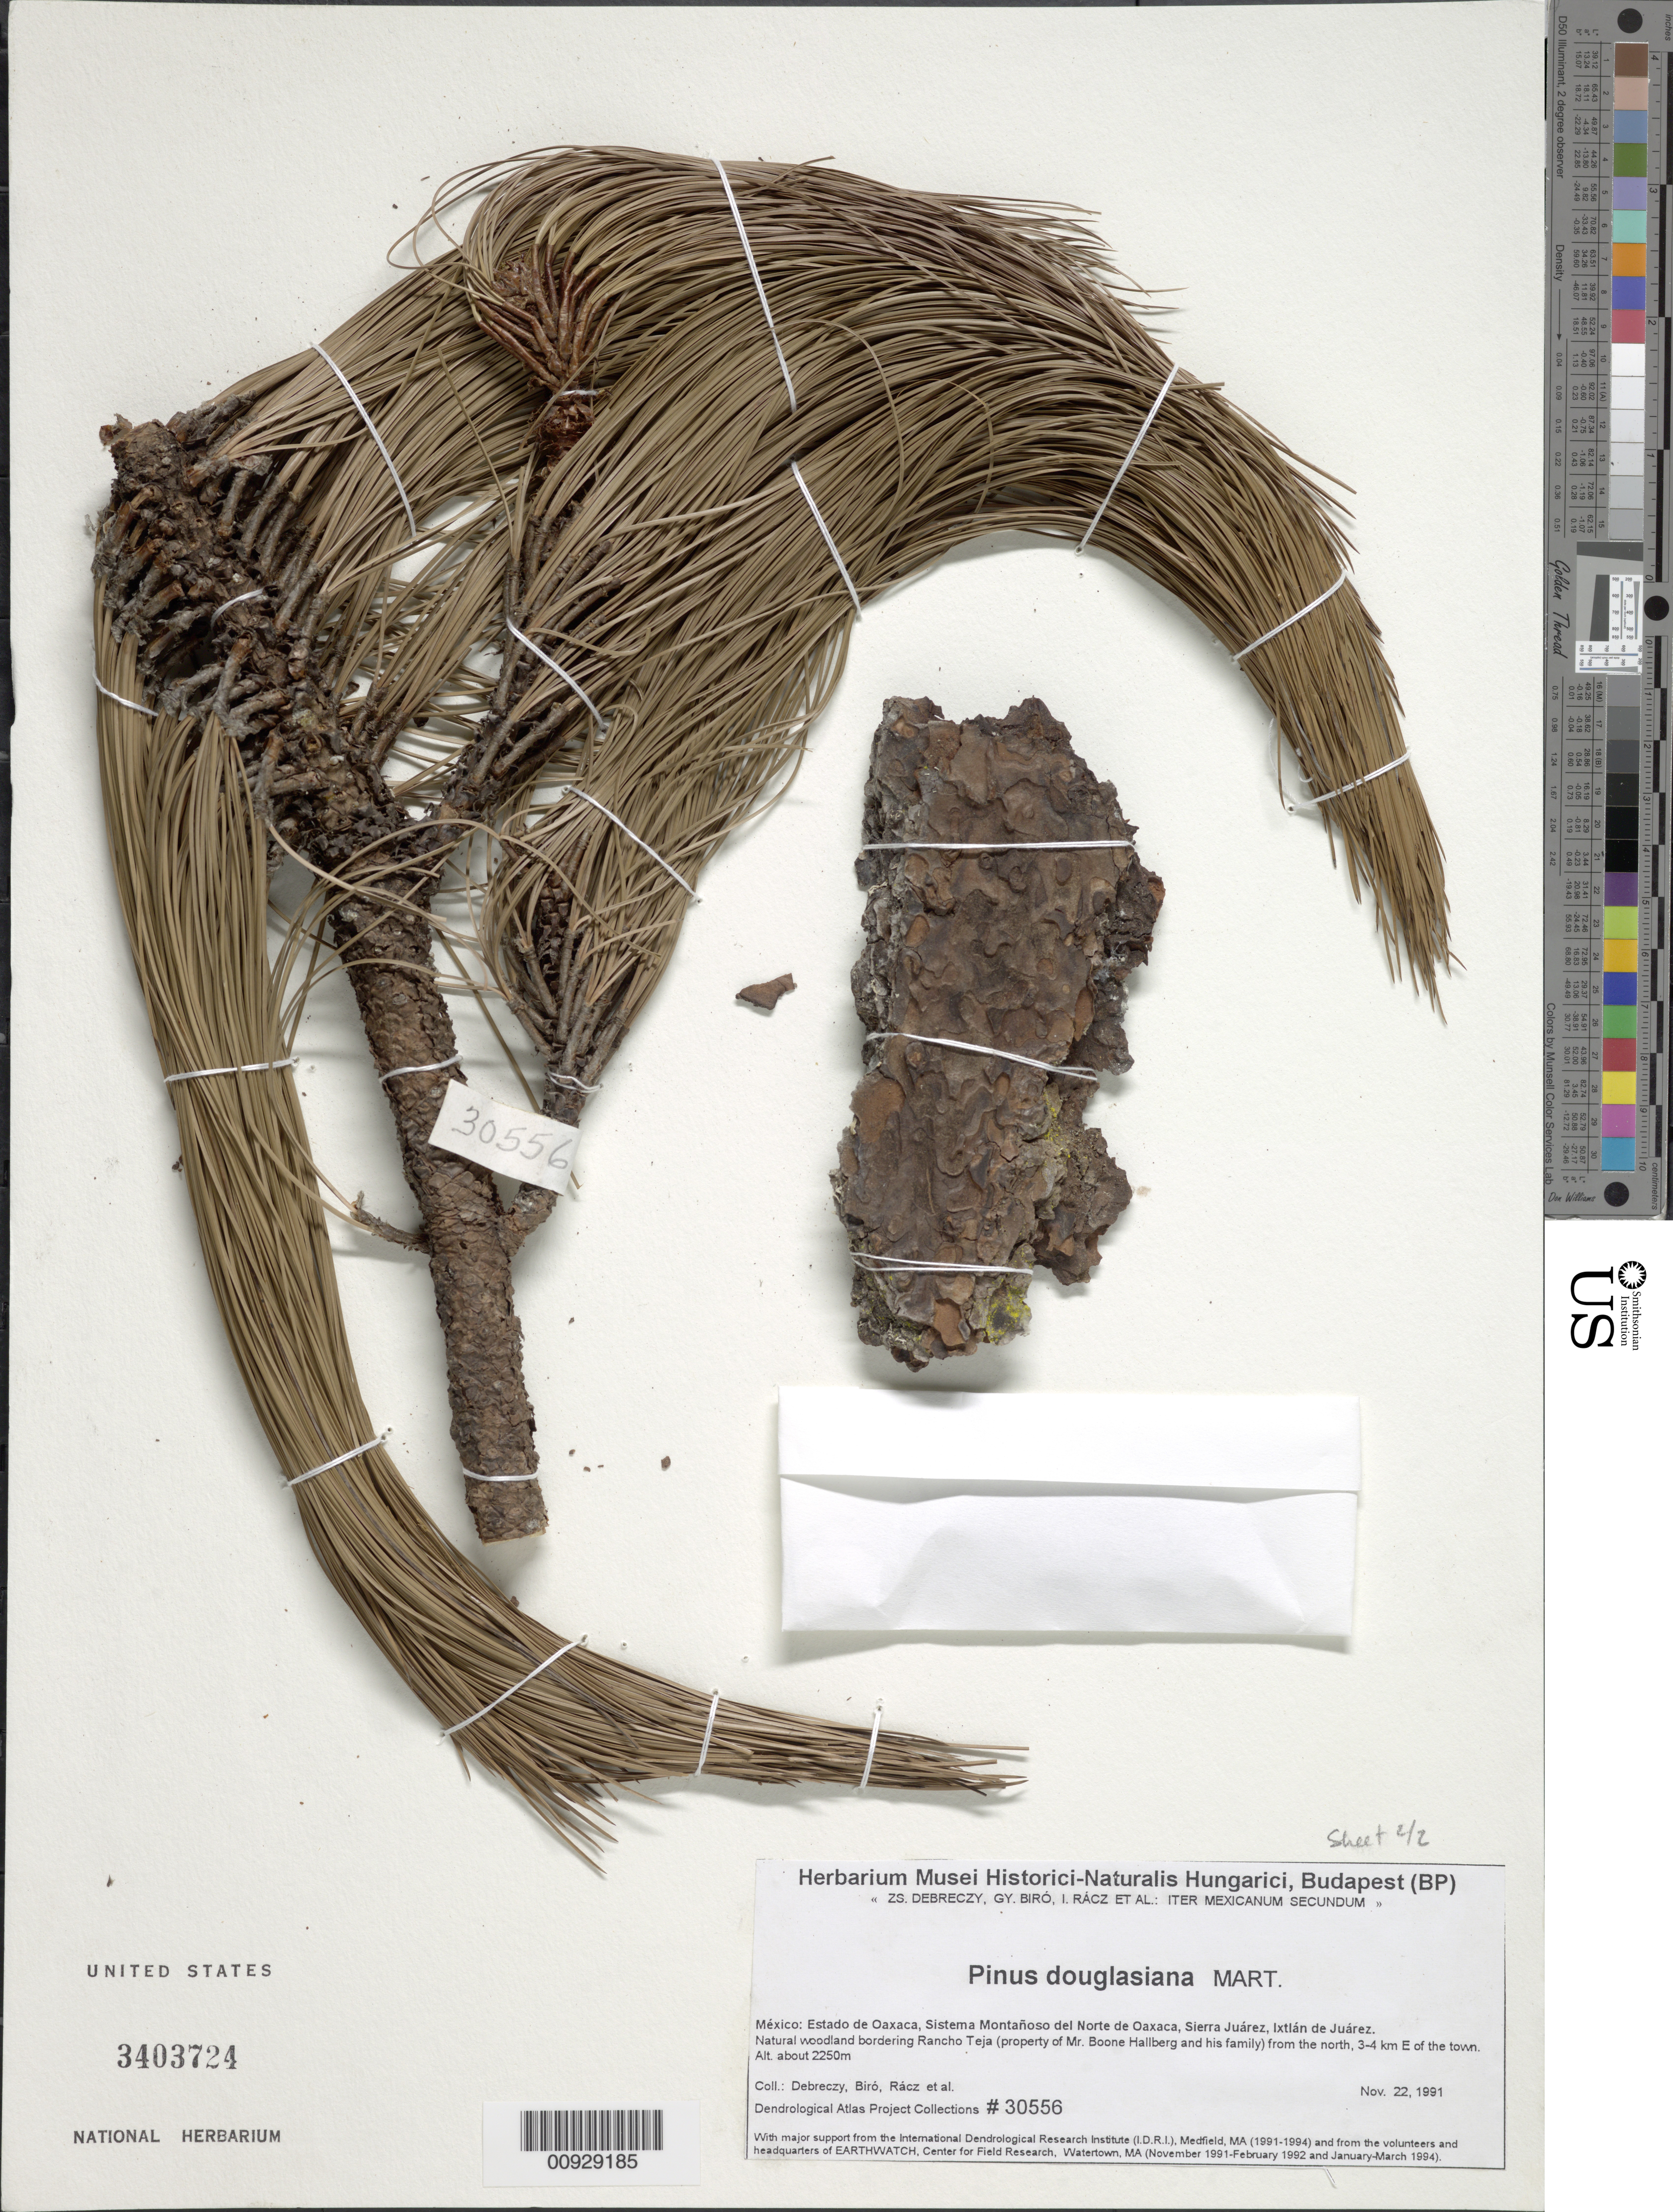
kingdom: Plantae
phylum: Tracheophyta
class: Pinopsida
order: Pinales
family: Pinaceae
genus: Pinus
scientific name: Pinus douglasiana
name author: Martínez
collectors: Z. Debreczy, G. Biro, Rácks, I. & et al.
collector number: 30556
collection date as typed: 22 Nov 1991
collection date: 1991-11-22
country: Mexico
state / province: Oaxaca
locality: Sistema Montañoso del Norte de Oaxaca, Sierra Juárez, Ixtlán de Juárez. Natural woodland bordering Rancho Teja (property of Mr. Boone Hallberg and his family) from the north, 3-4 km E of town.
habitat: Natural woodland.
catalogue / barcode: US 3403724